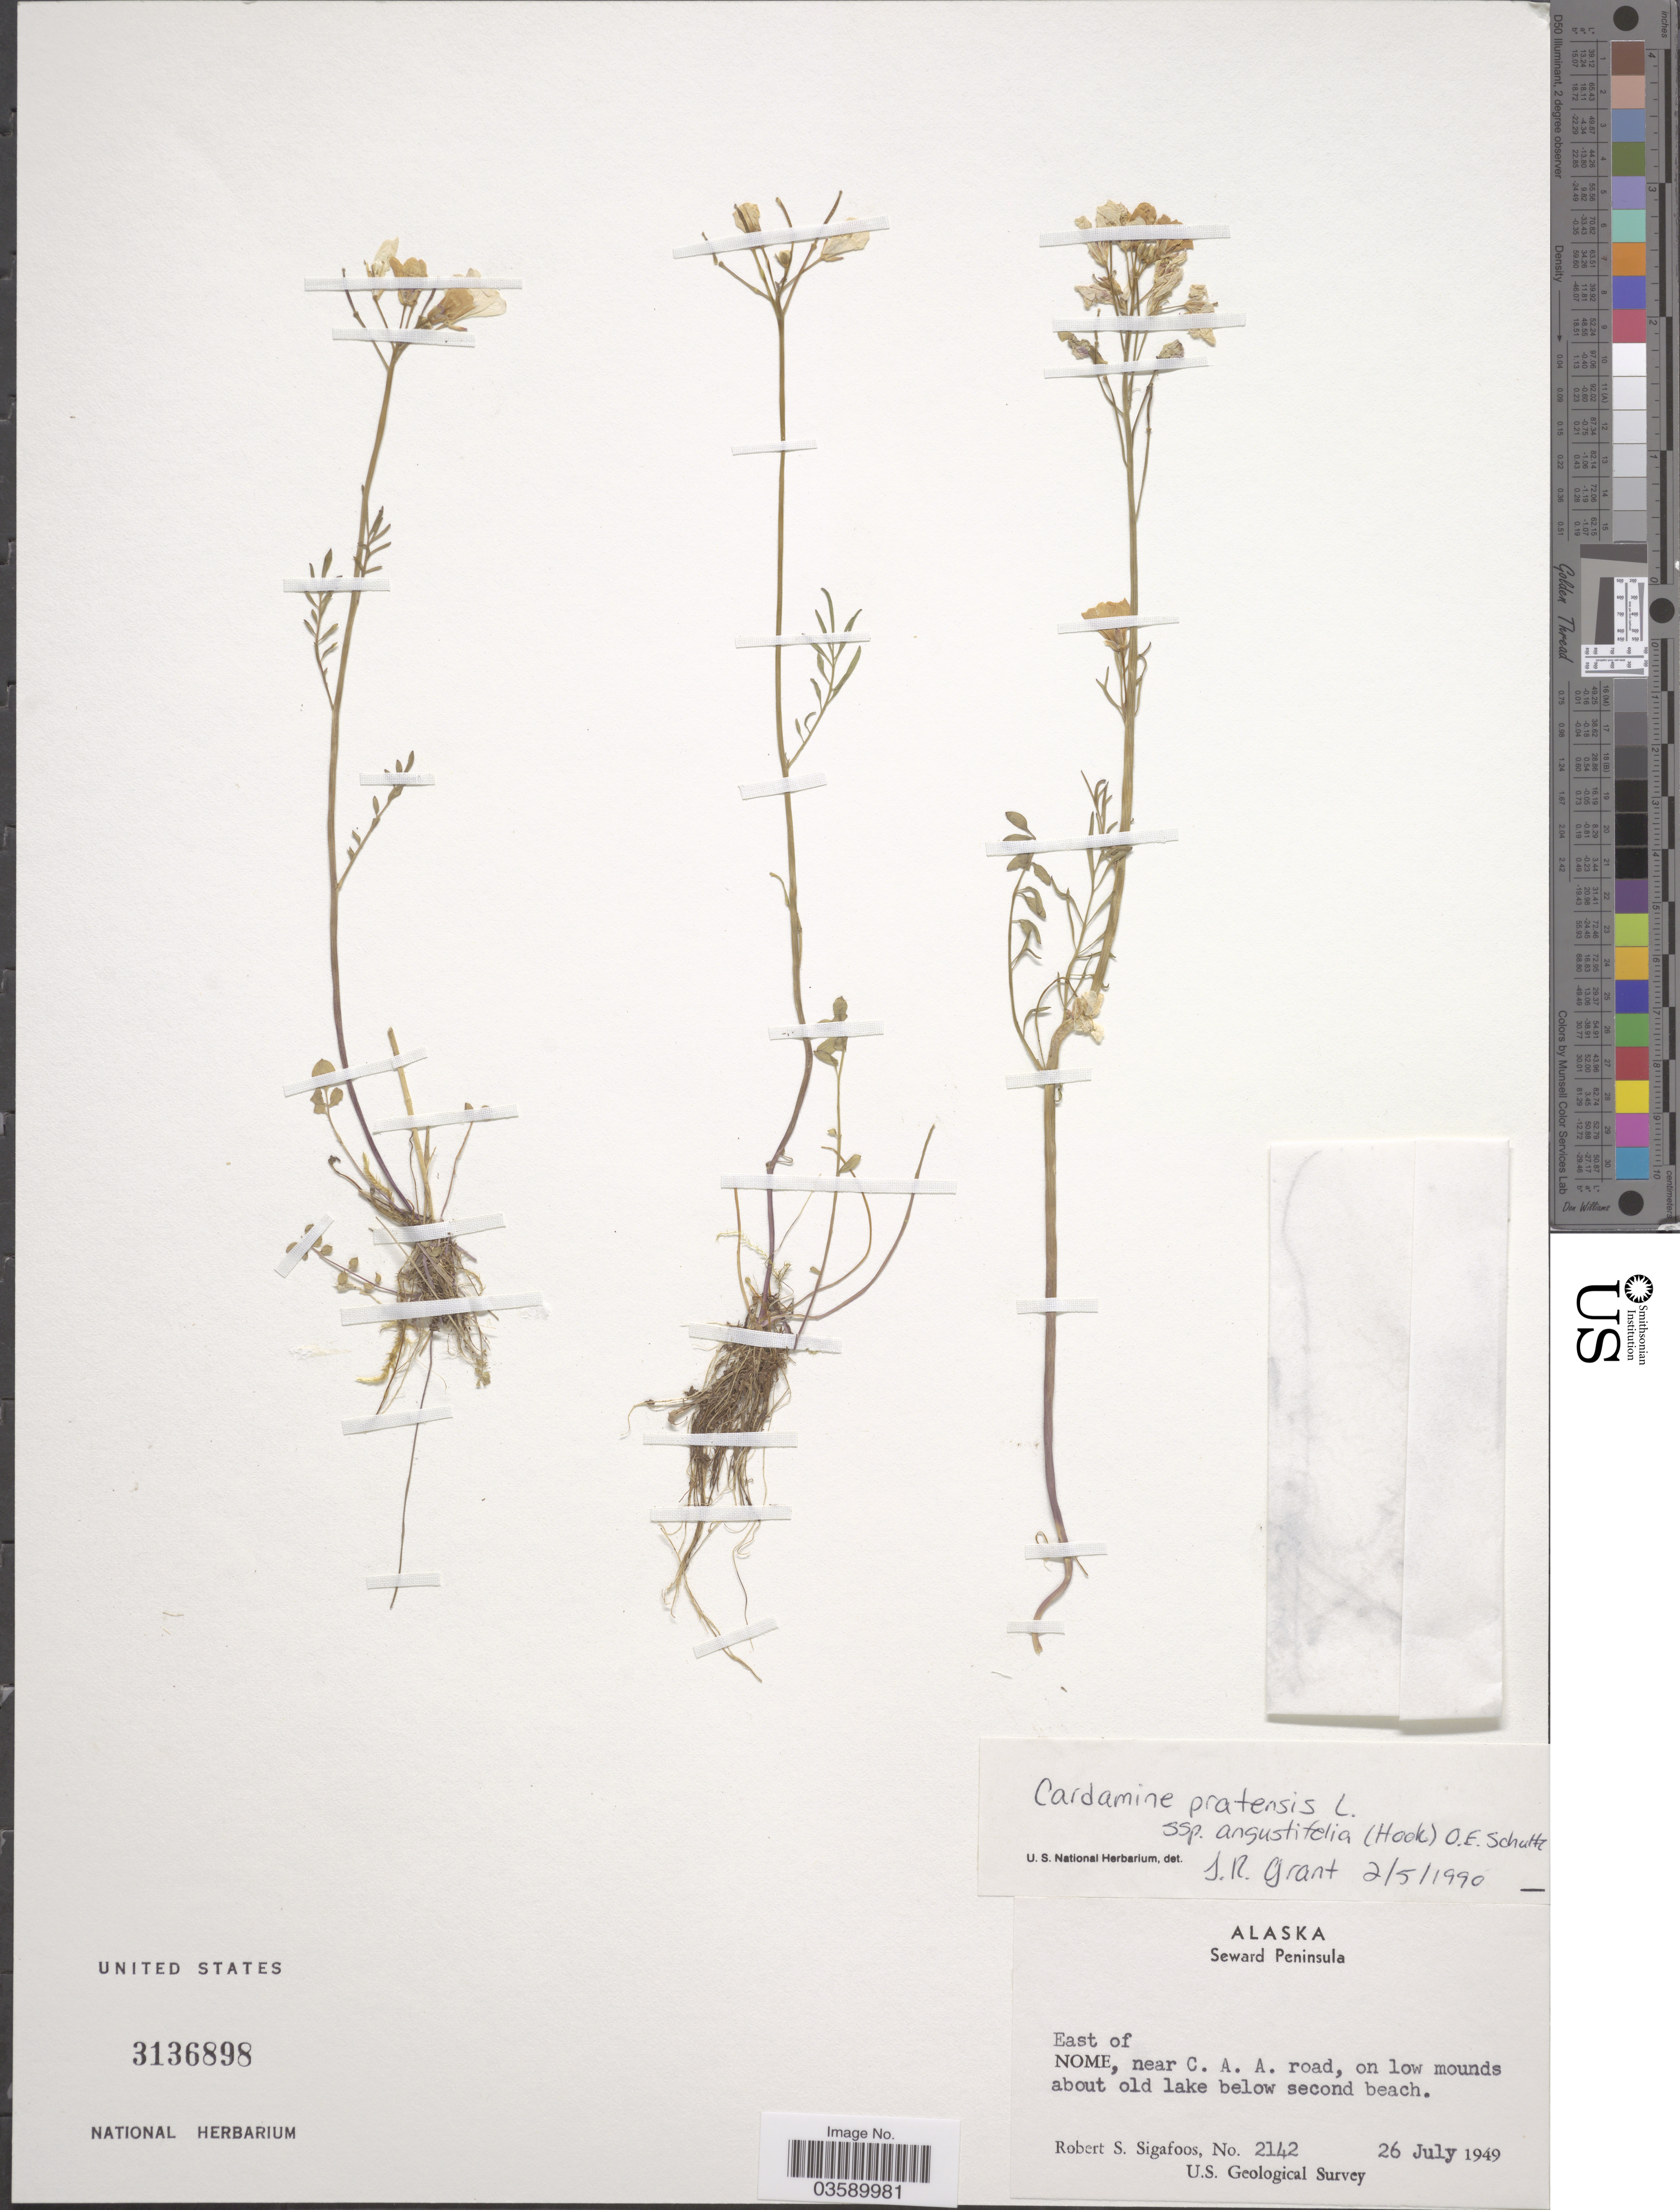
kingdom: Plantae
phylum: Tracheophyta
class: Magnoliopsida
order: Brassicales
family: Brassicaceae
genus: Cardamine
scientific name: Cardamine pratensis subsp. angustifolia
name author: (Hook.) O.E. Schulz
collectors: R. Sigafoos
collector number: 2142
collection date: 1949-07-26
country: United States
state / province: Alaska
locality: Seward Peninsula. East of Nome, near C.A.A. road, on low mounds about old lake below second beach.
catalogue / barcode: US 3136898